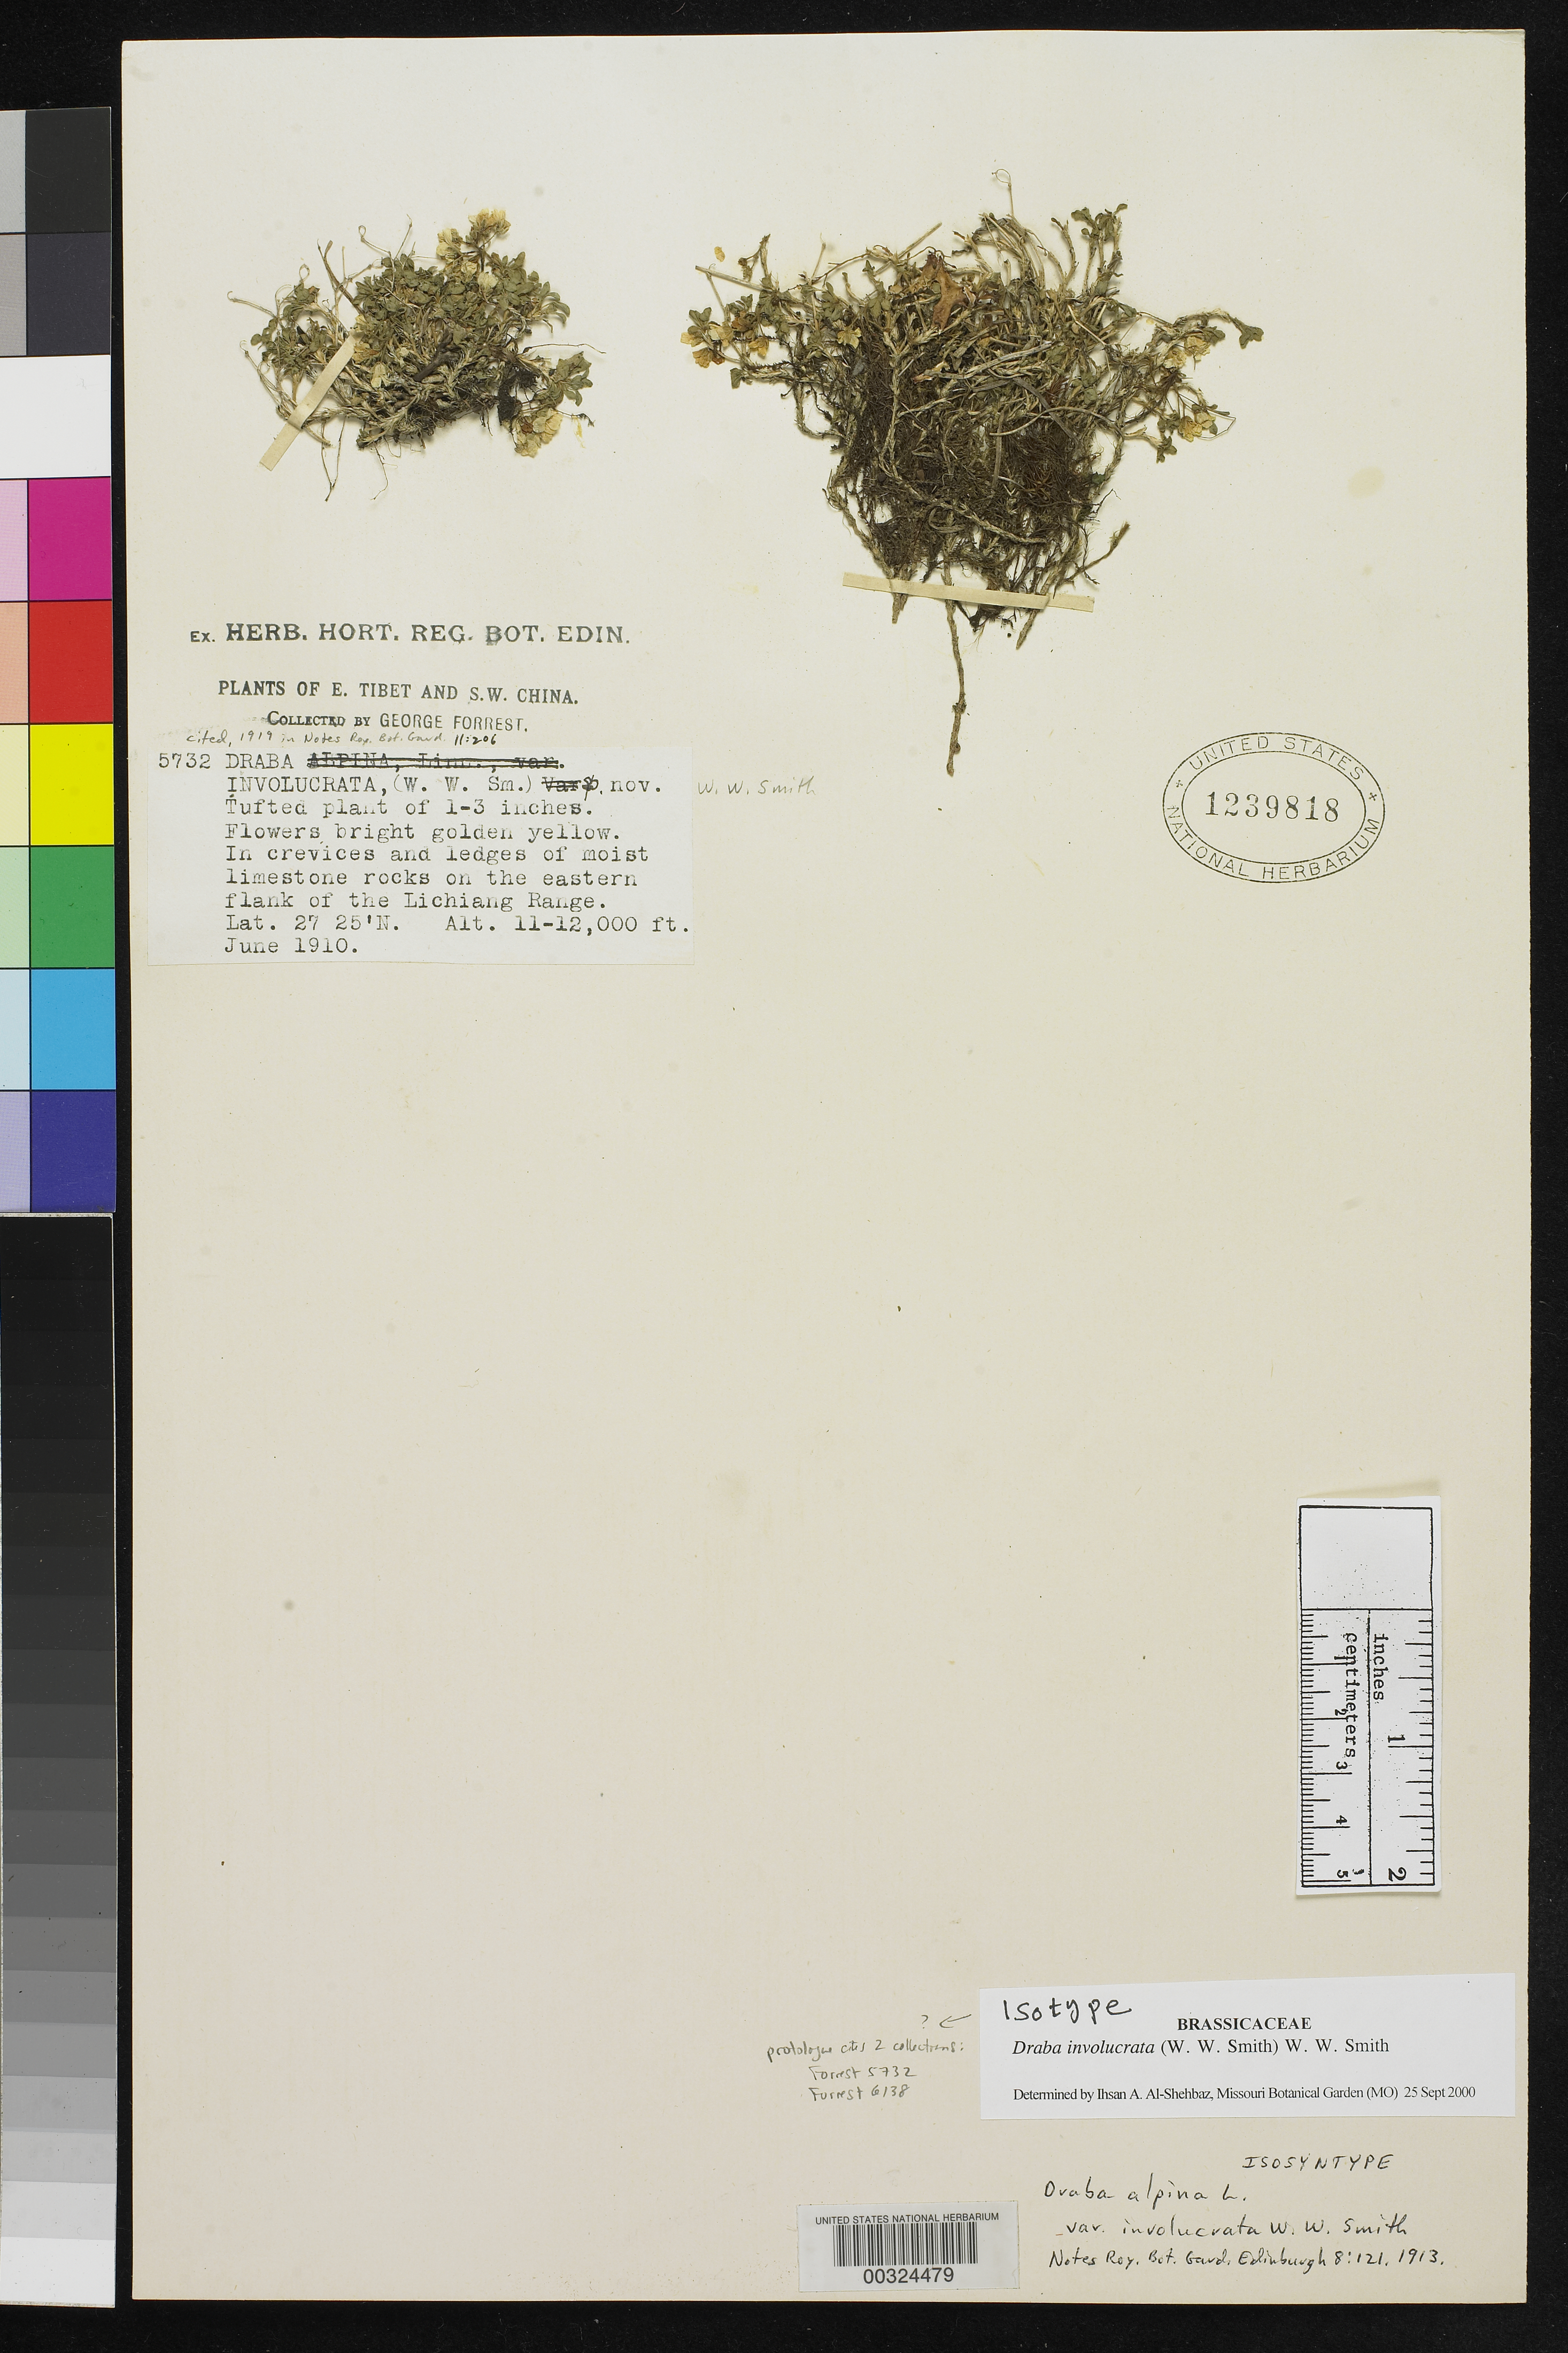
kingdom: Plantae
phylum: Tracheophyta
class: Magnoliopsida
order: Brassicales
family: Brassicaceae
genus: Draba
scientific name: Draba alpina var. involucrata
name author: W.W. Sm.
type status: Isosyntype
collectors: G. Forrest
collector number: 5732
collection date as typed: Jun 1910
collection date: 1910-06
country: China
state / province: Yunnan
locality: Eastern flank of Lichiang Range.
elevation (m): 3353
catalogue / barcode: US 1239818